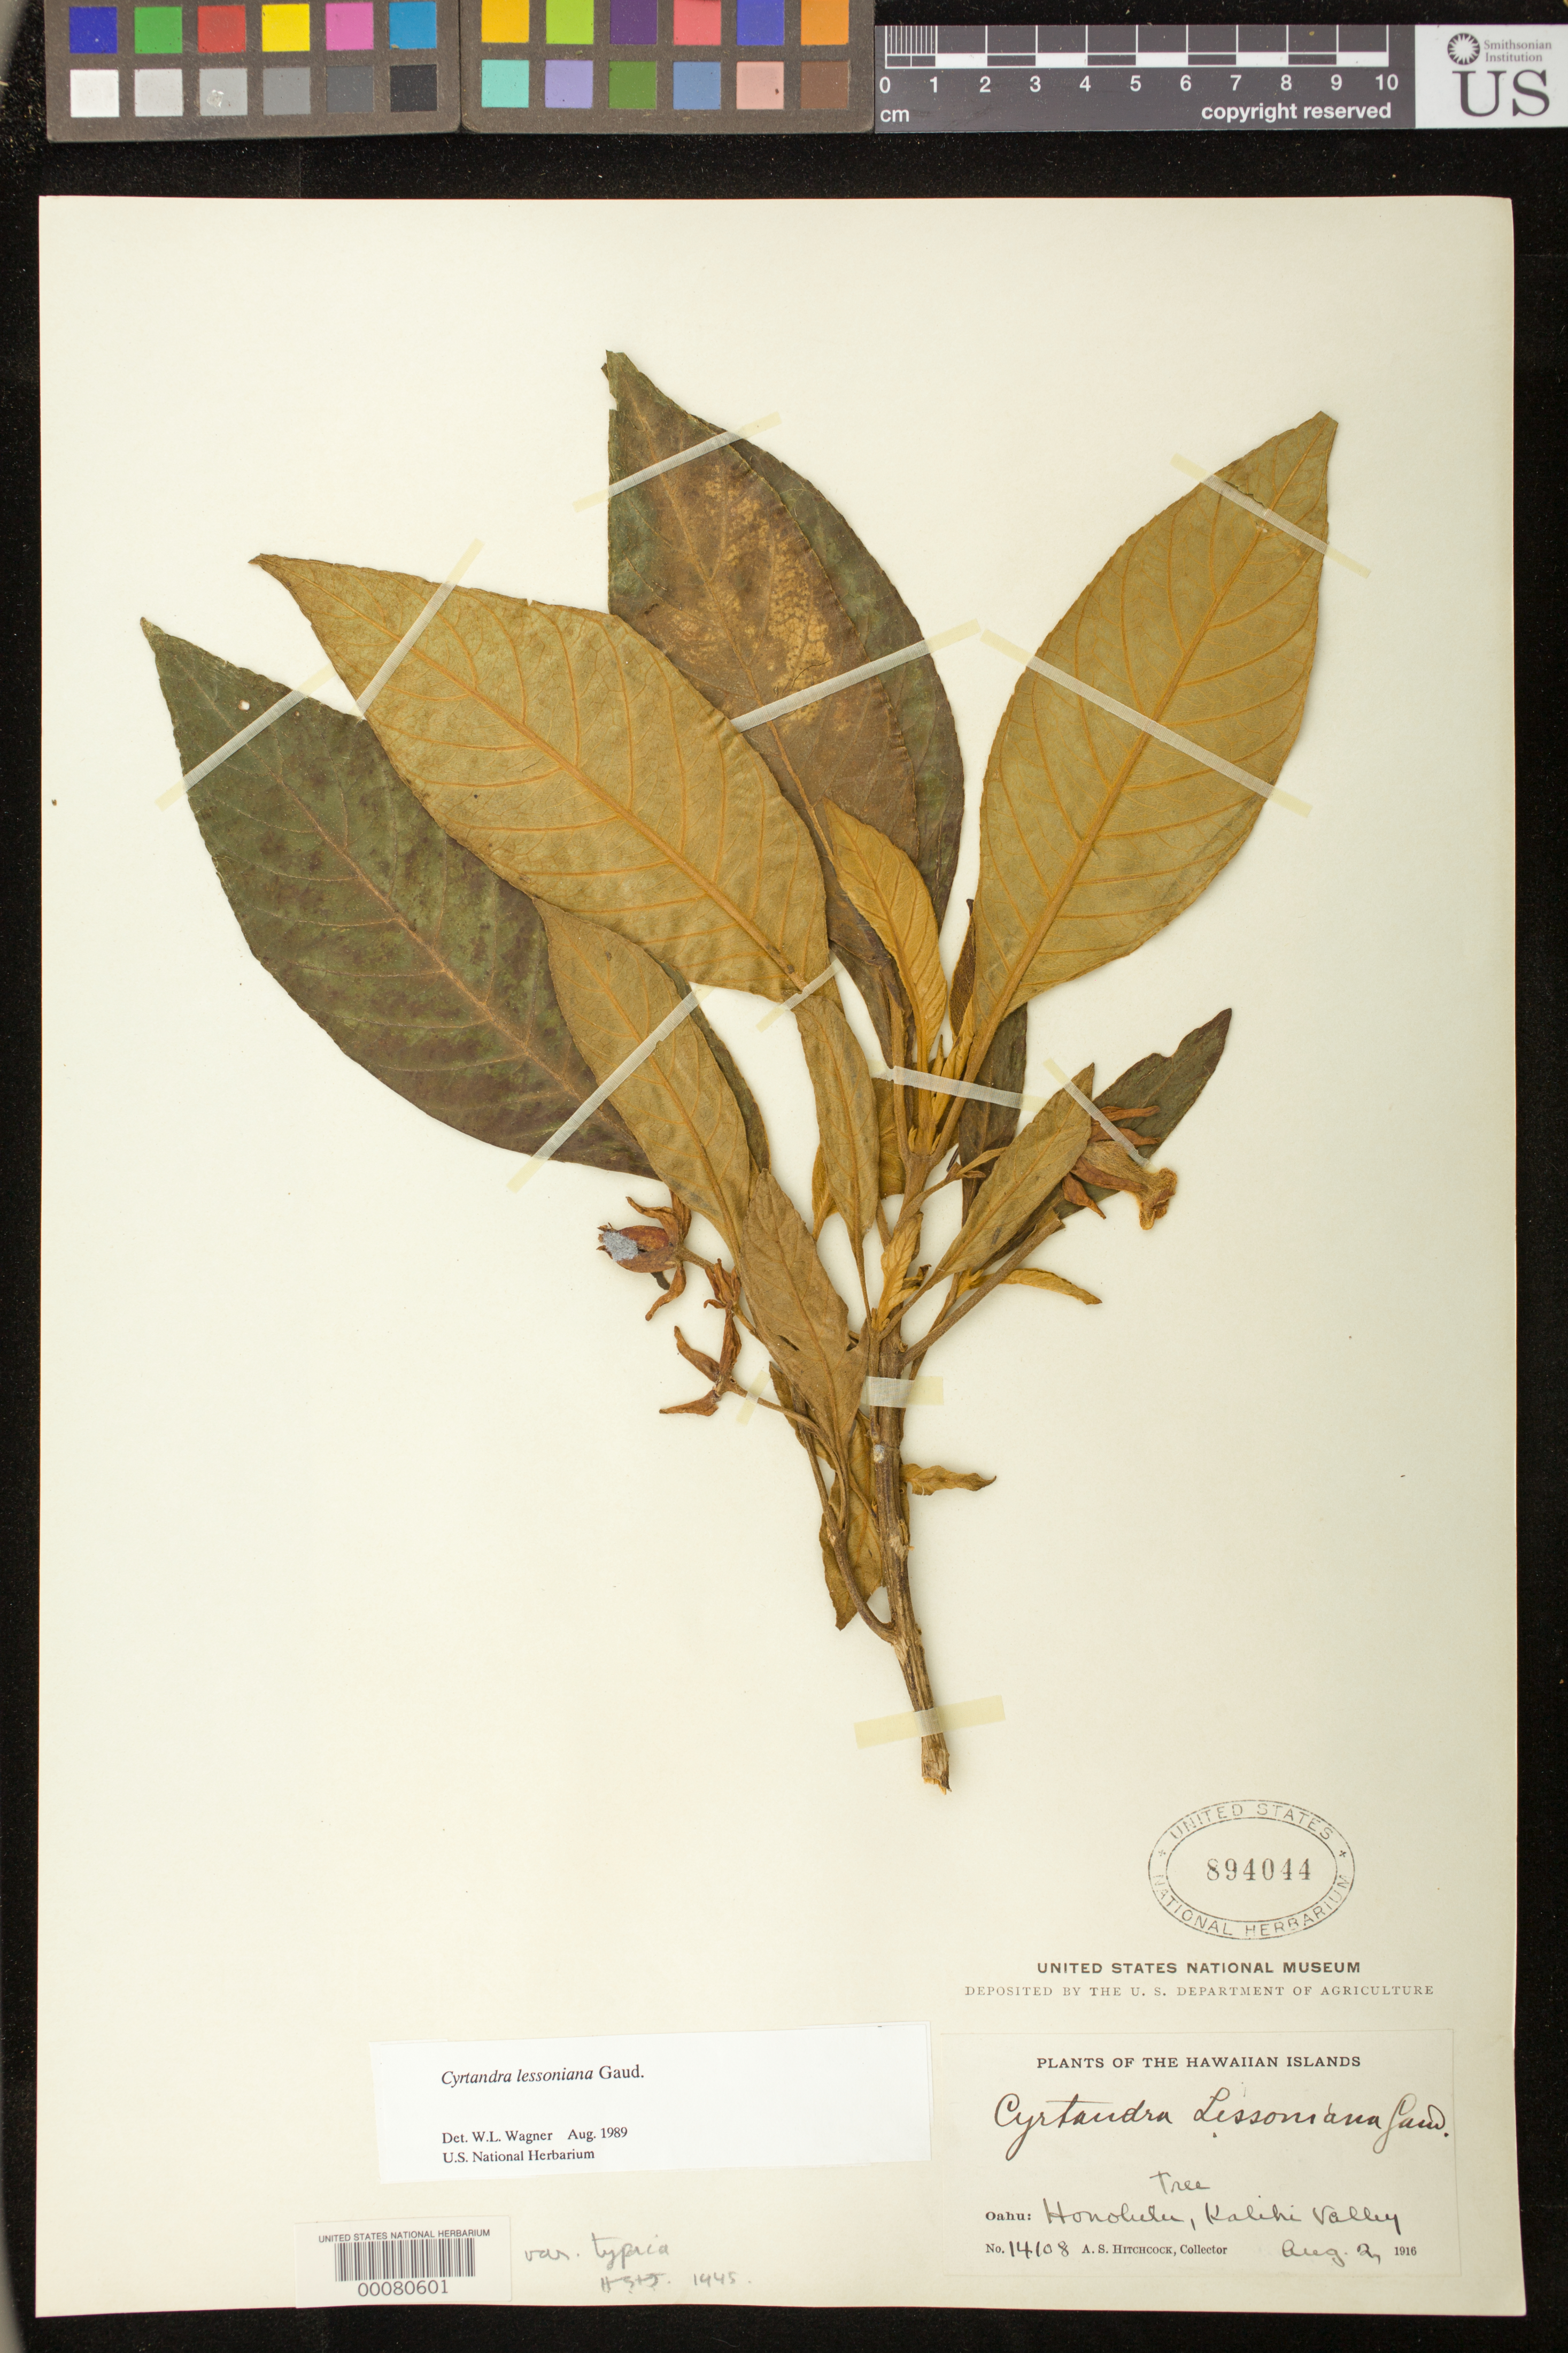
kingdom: Plantae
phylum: Tracheophyta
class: Magnoliopsida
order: Lamiales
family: Gesneriaceae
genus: Cyrtandra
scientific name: Cyrtandra lessoniana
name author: Gaudich.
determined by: St. John, H.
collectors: A. S. Hitchcock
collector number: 14108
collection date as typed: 02 Aug 1916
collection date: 1916-08-02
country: United States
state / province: Hawaii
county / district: Honolulu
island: Oahu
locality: Honolulu, kalihi valley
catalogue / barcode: US 894044